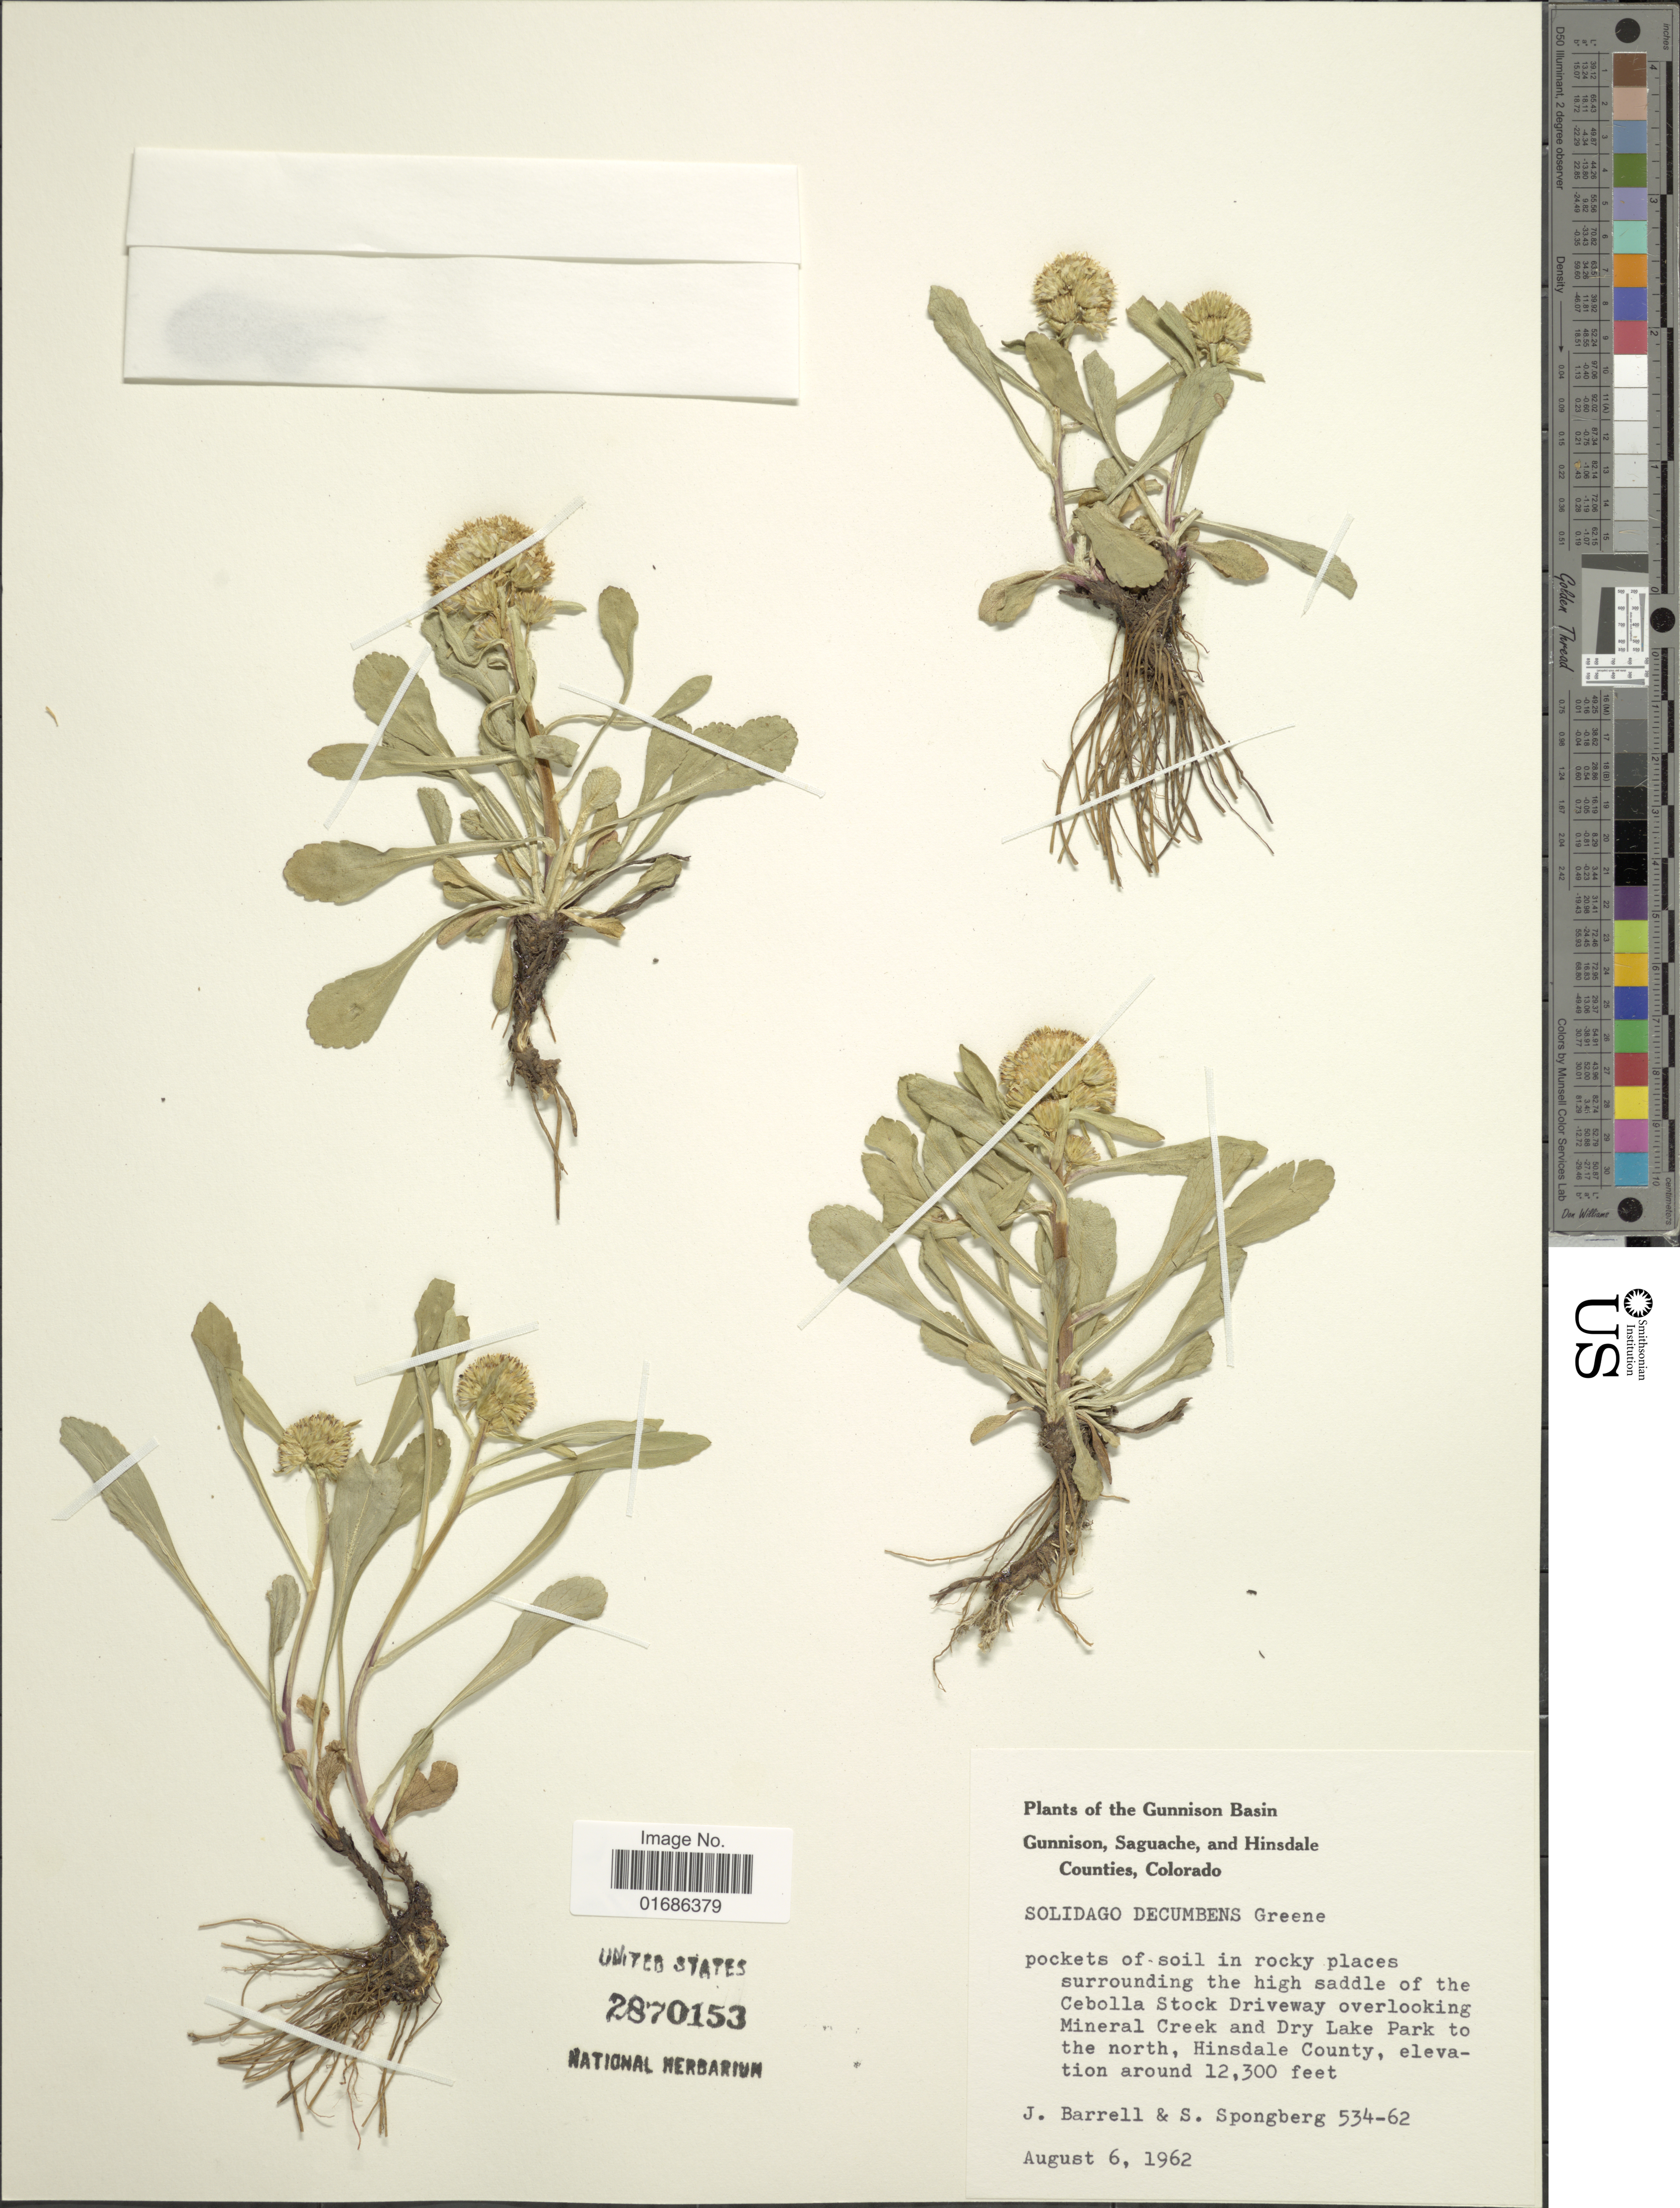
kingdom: Plantae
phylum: Tracheophyta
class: Magnoliopsida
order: Asterales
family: Asteraceae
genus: Solidago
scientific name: Solidago decumbens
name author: Greene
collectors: J. Barrell & S. A.Spongberg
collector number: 534-62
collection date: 1962-08-06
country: United States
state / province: Colorado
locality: Gunnison Basin Gunnison, Saguache, and Hinsdale Counties, pockets of soil in rocky places surrounding the high saddle of the Cebolla Stock Driveway overlooking Mineral Creek and Dry Lake Park to the north, Hinsdale County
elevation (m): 3749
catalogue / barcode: US 2870153